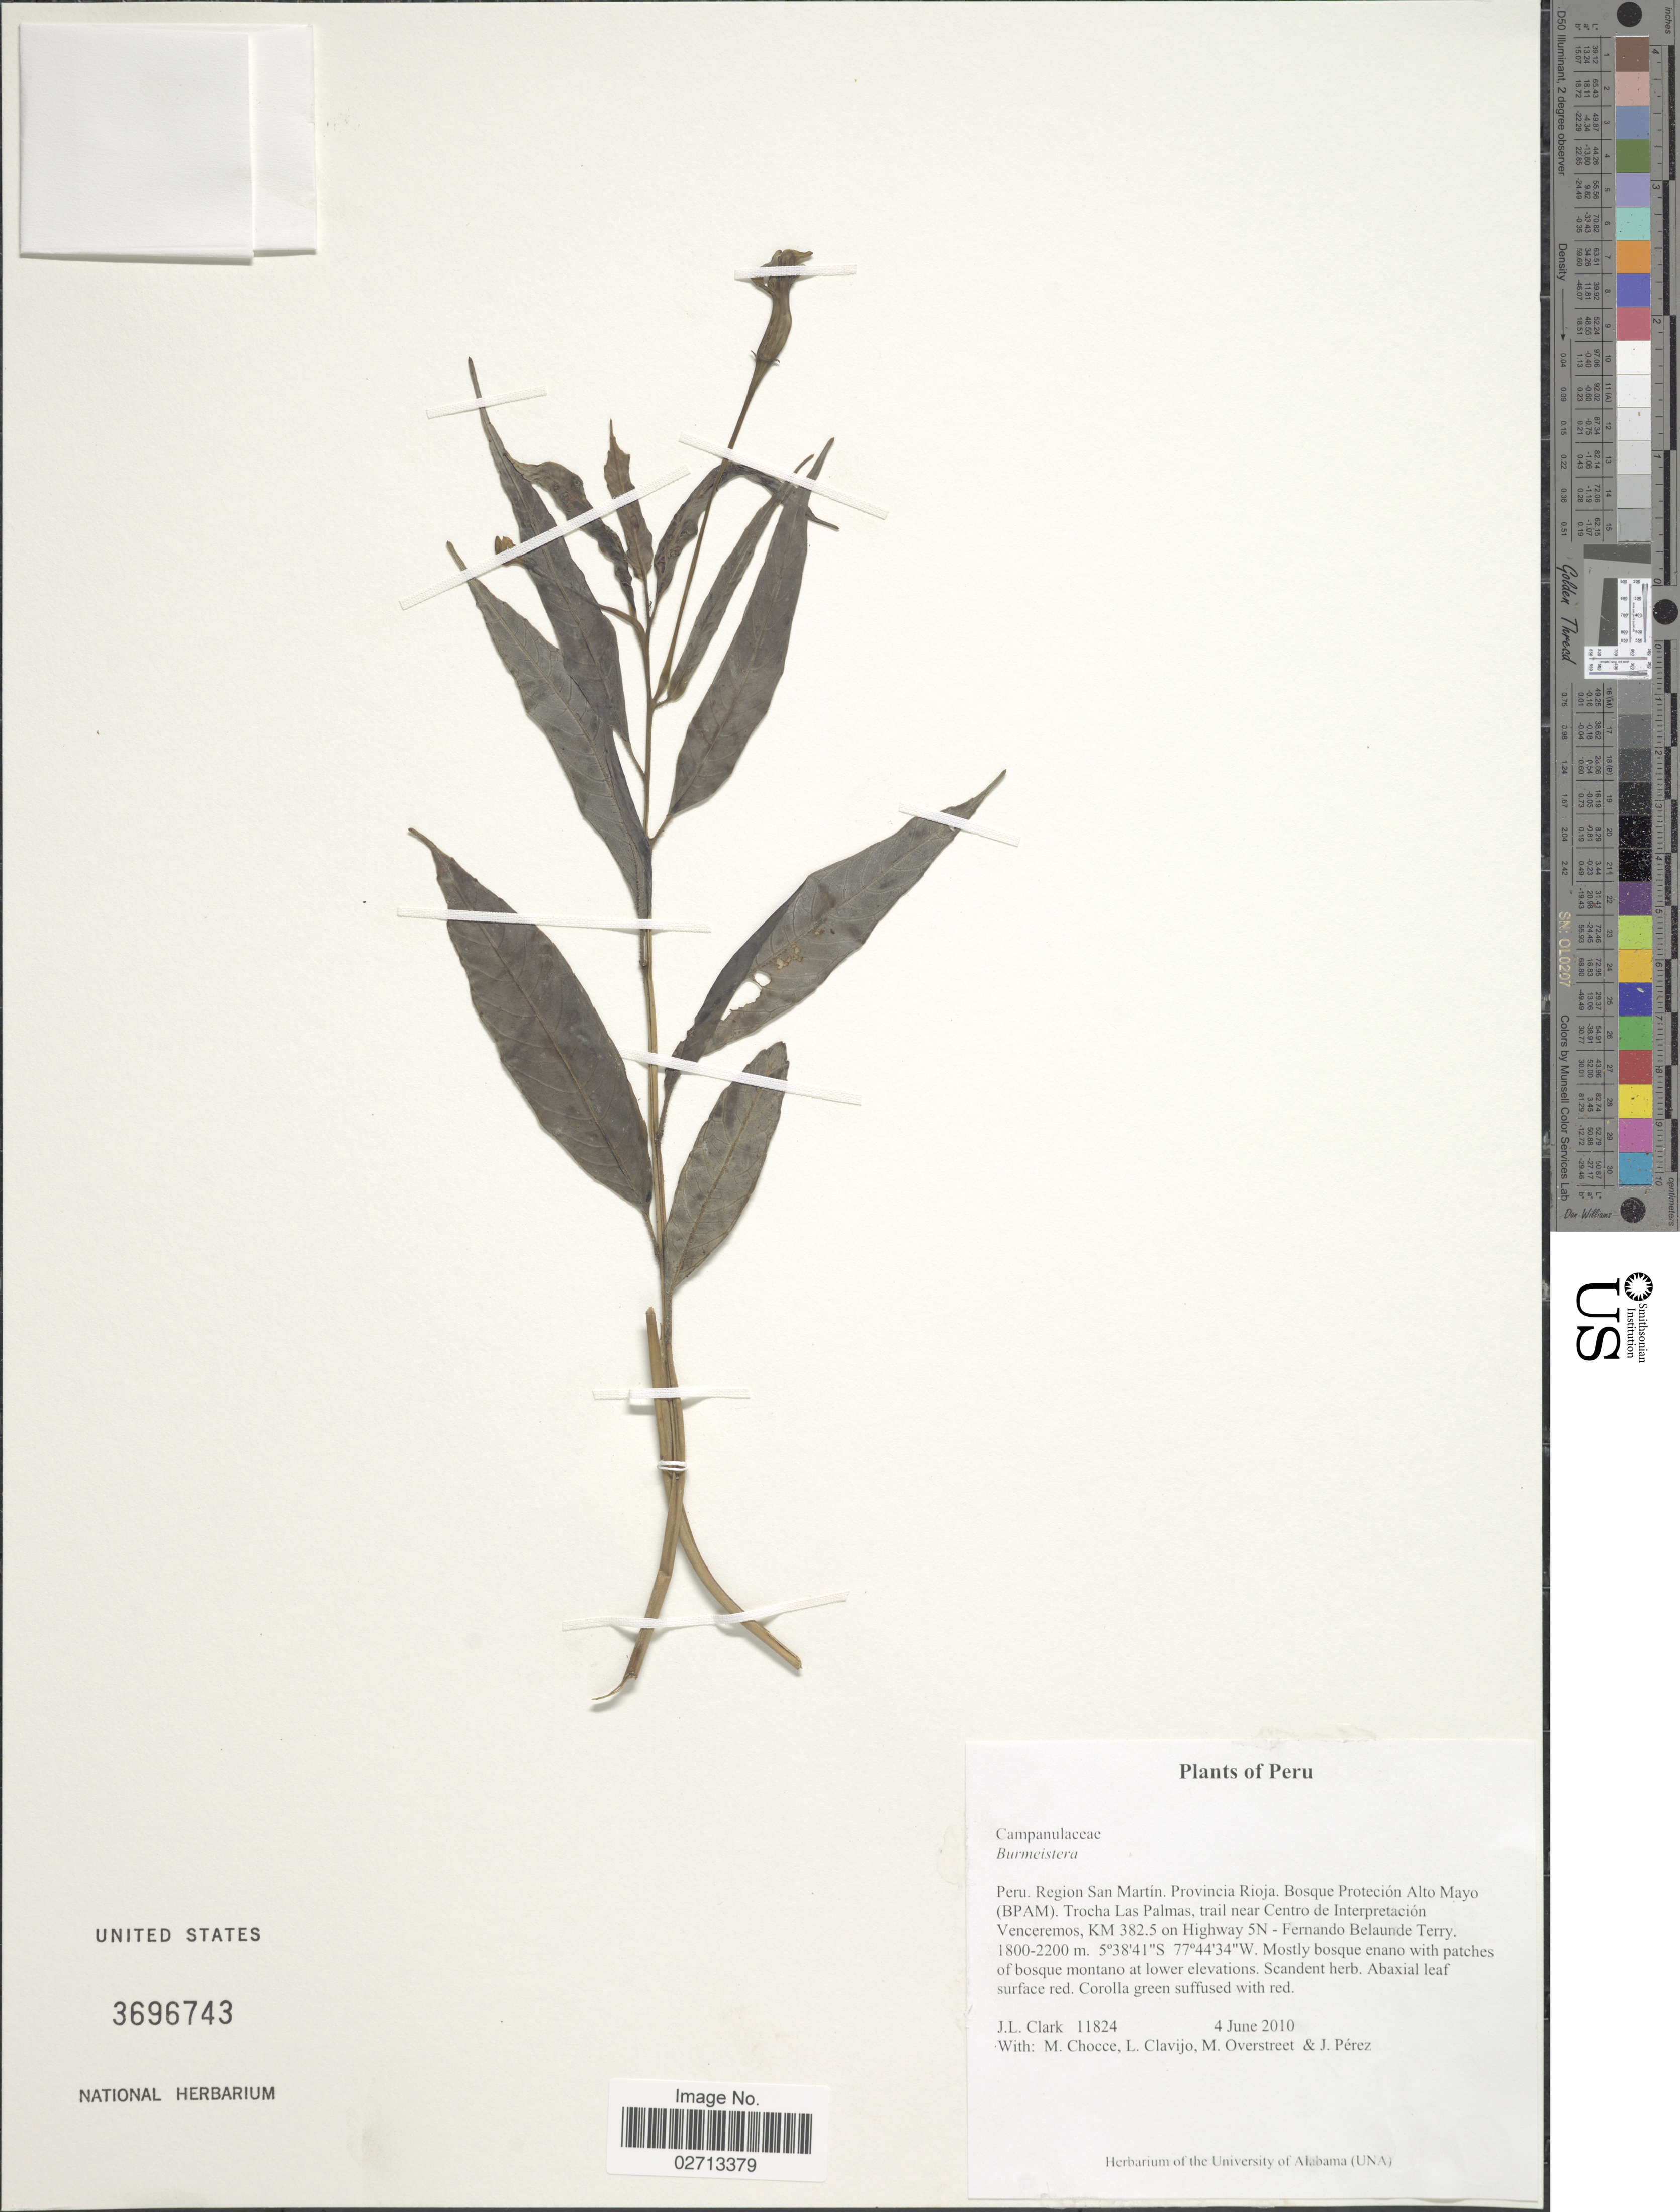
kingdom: Plantae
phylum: Tracheophyta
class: Magnoliopsida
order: Asterales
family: Campanulaceae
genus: Burmeistera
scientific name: Burmeistera sp.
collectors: J. L. Clark, M. Chocce, L. Clavijo & M. Overstreet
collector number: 11824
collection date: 2010-06-04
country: Peru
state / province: San Martín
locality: Region San Martin. Provincia Rioja. Bosque Protectión Alto Mayo (BPAM). Trocha Las Palmas, trail near Centre de Interpretación Venceremos, KM 382.5 on Highway 5N - Fernando Belaunde Terry.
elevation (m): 1800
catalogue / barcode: US 3696743